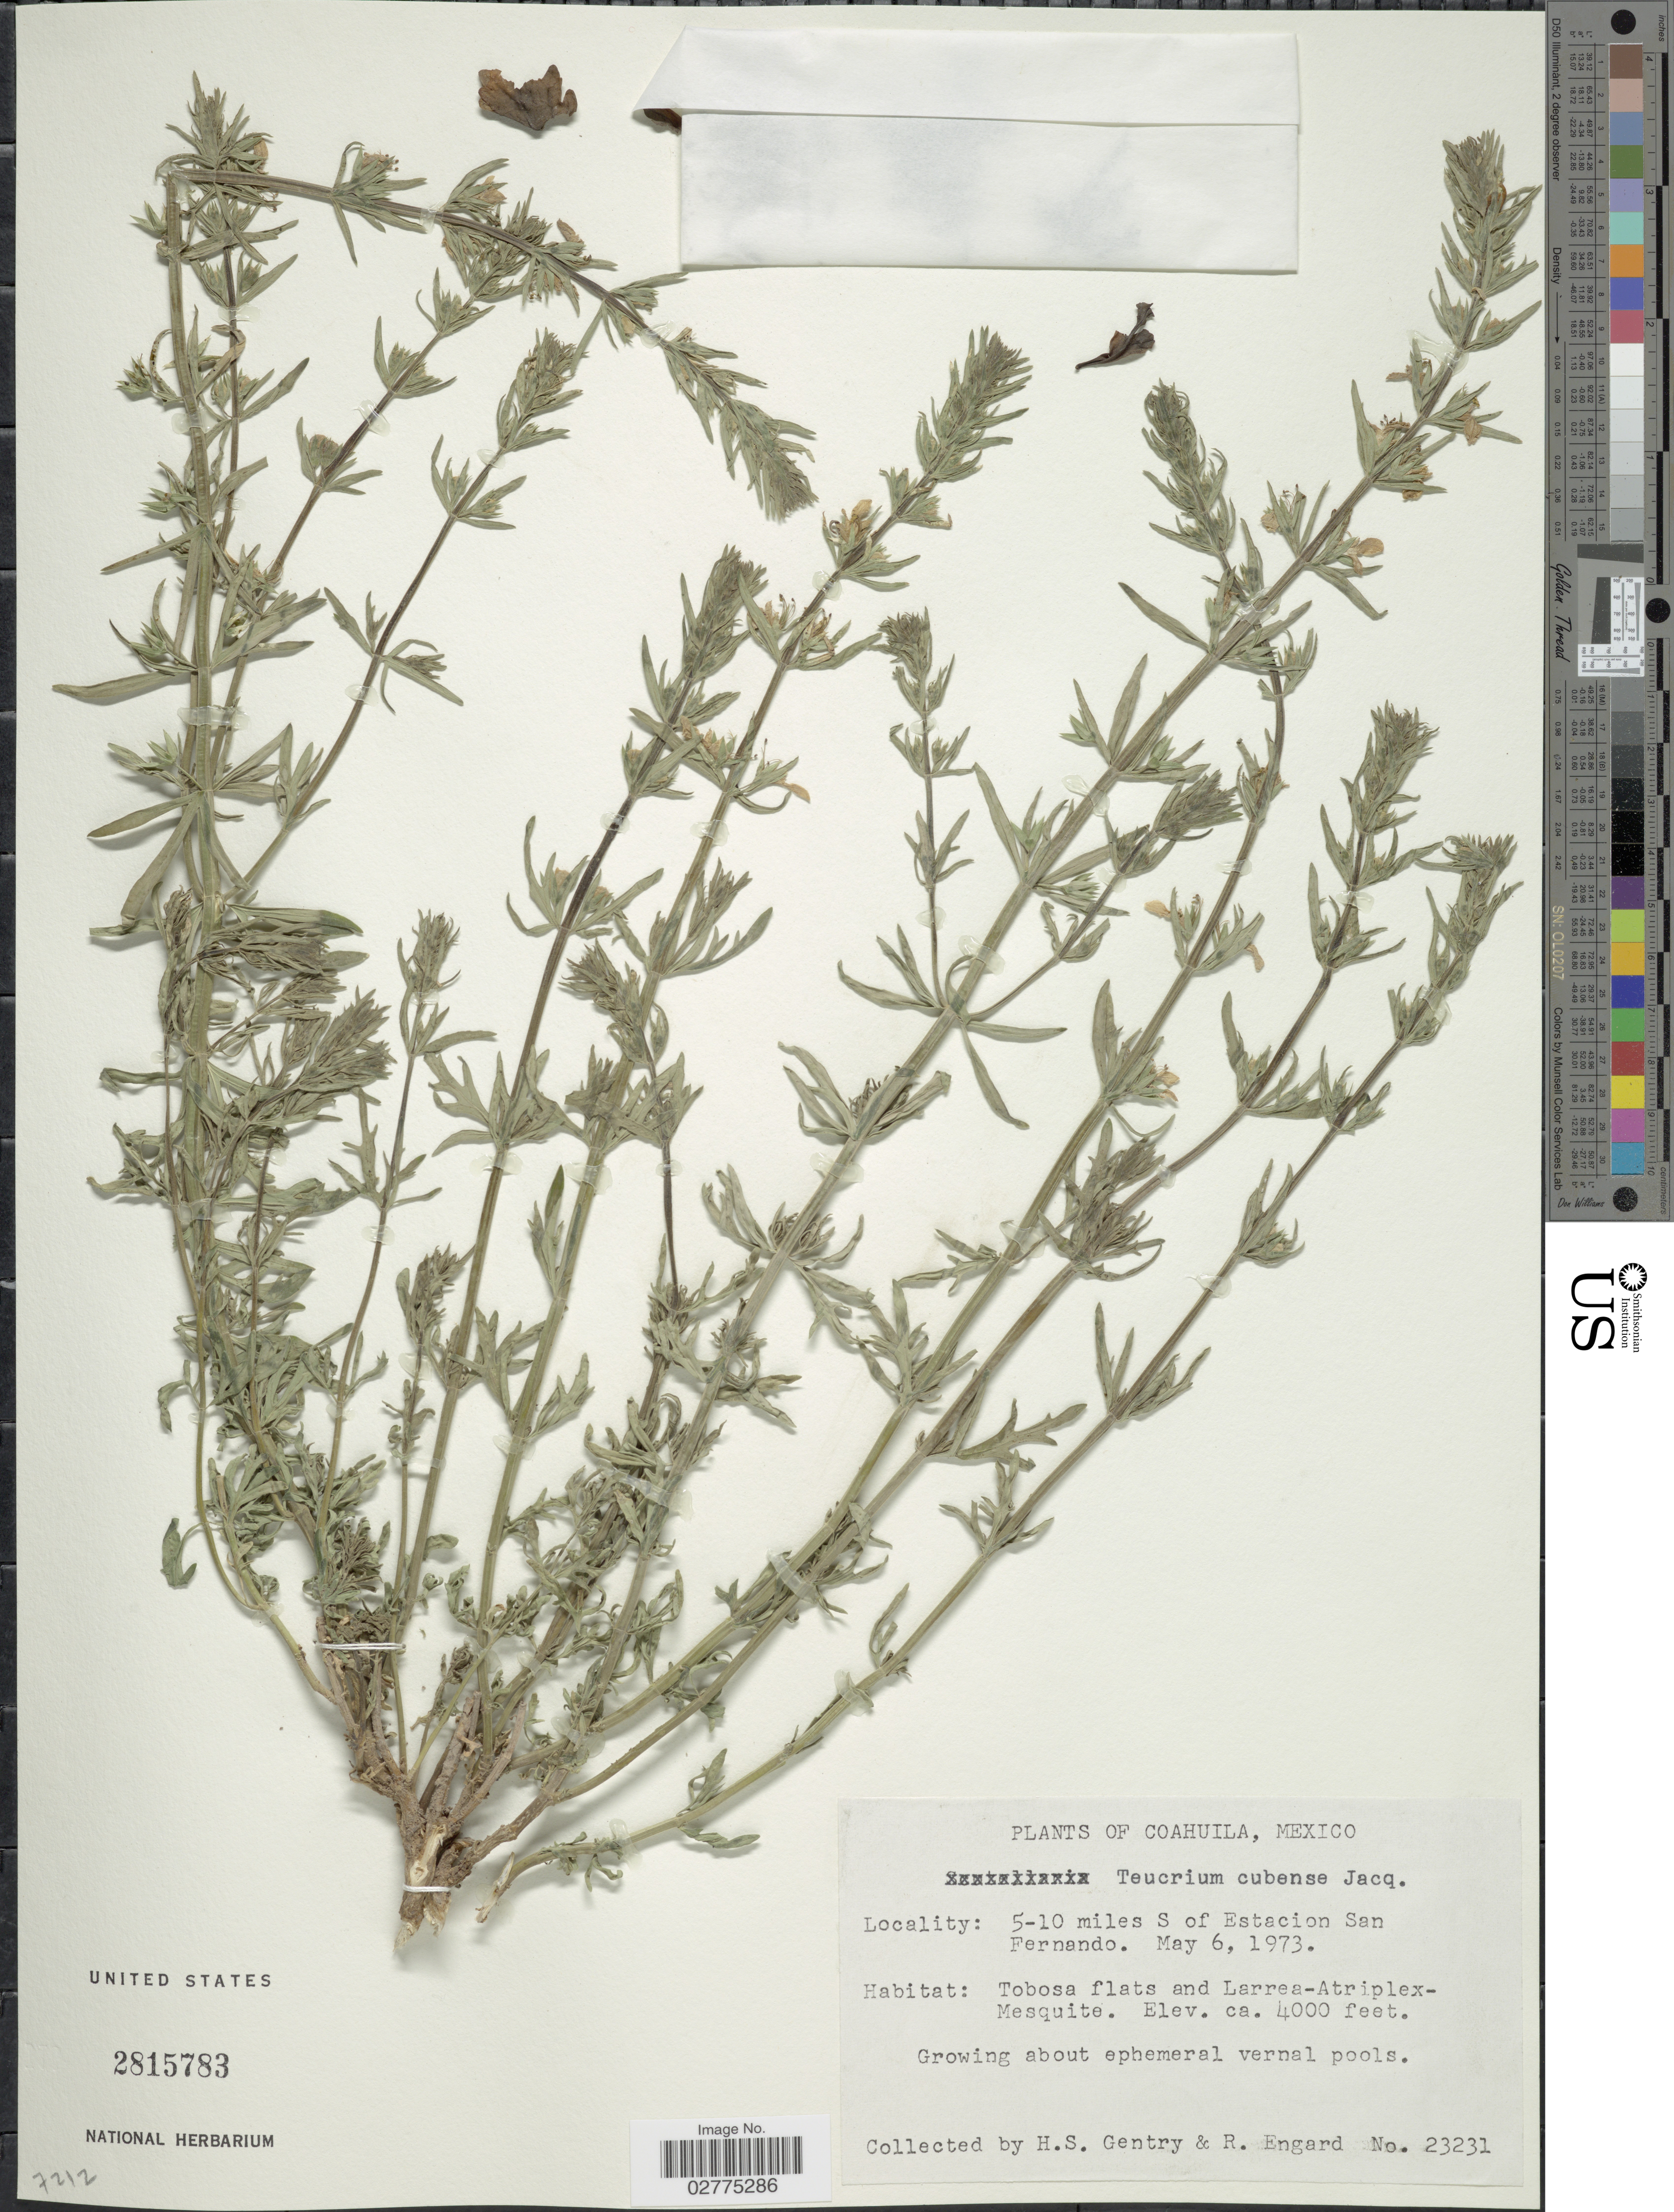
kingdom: Plantae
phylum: Tracheophyta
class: Magnoliopsida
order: Lamiales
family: Lamiaceae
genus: Teucrium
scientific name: Teucrium cubense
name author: Jacq.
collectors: H. S. Gentry & R. Engard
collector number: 23231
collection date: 1973-05-06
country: Mexico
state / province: Coahuila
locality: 5-10 miles S of Estacion San Fernando.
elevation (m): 1219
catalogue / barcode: US 2815783